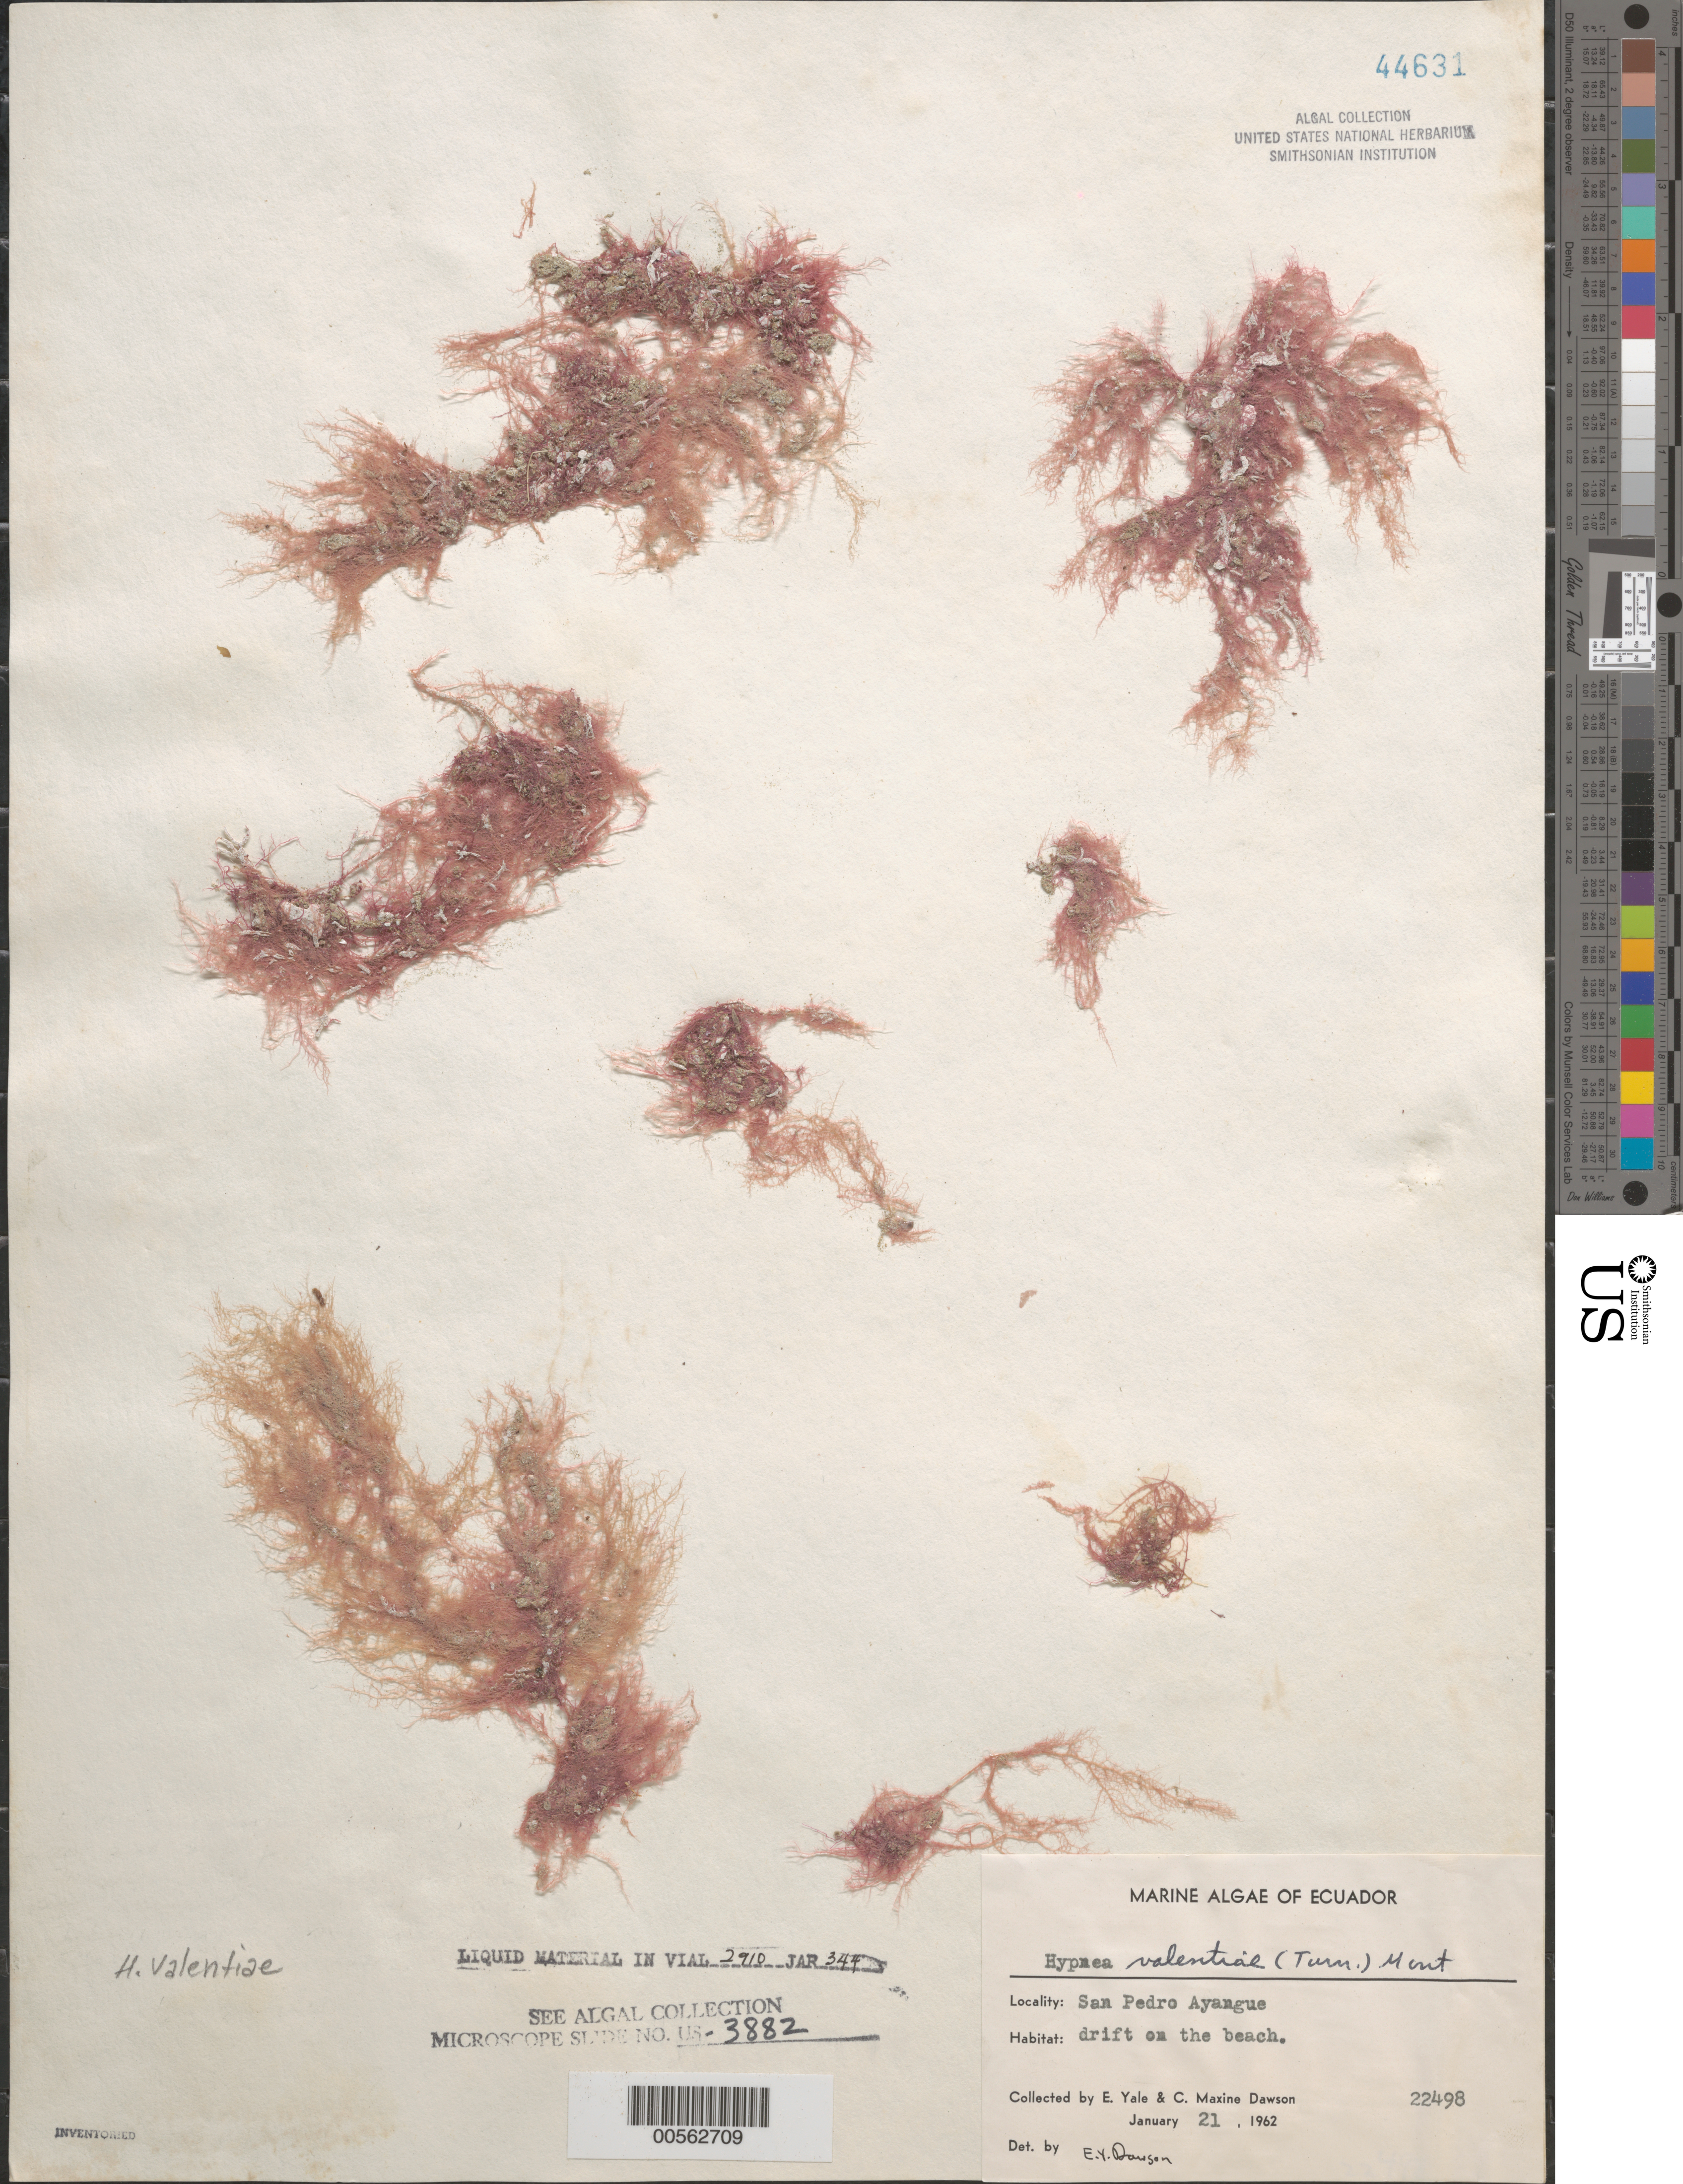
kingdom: Plantae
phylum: Rhodophyta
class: Florideophyceae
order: Gigartinales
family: Cystocloniaceae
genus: Hypnea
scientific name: Hypnea valentiae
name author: (Turner) Mont.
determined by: Dawson, E. Y.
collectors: E. Y. Dawson & C. M. Dawson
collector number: EYD 22498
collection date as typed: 21 Jan 1962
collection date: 1962-01-21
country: Ecuador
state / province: Guayas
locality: San Pedro, Ayangue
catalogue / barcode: US 44631